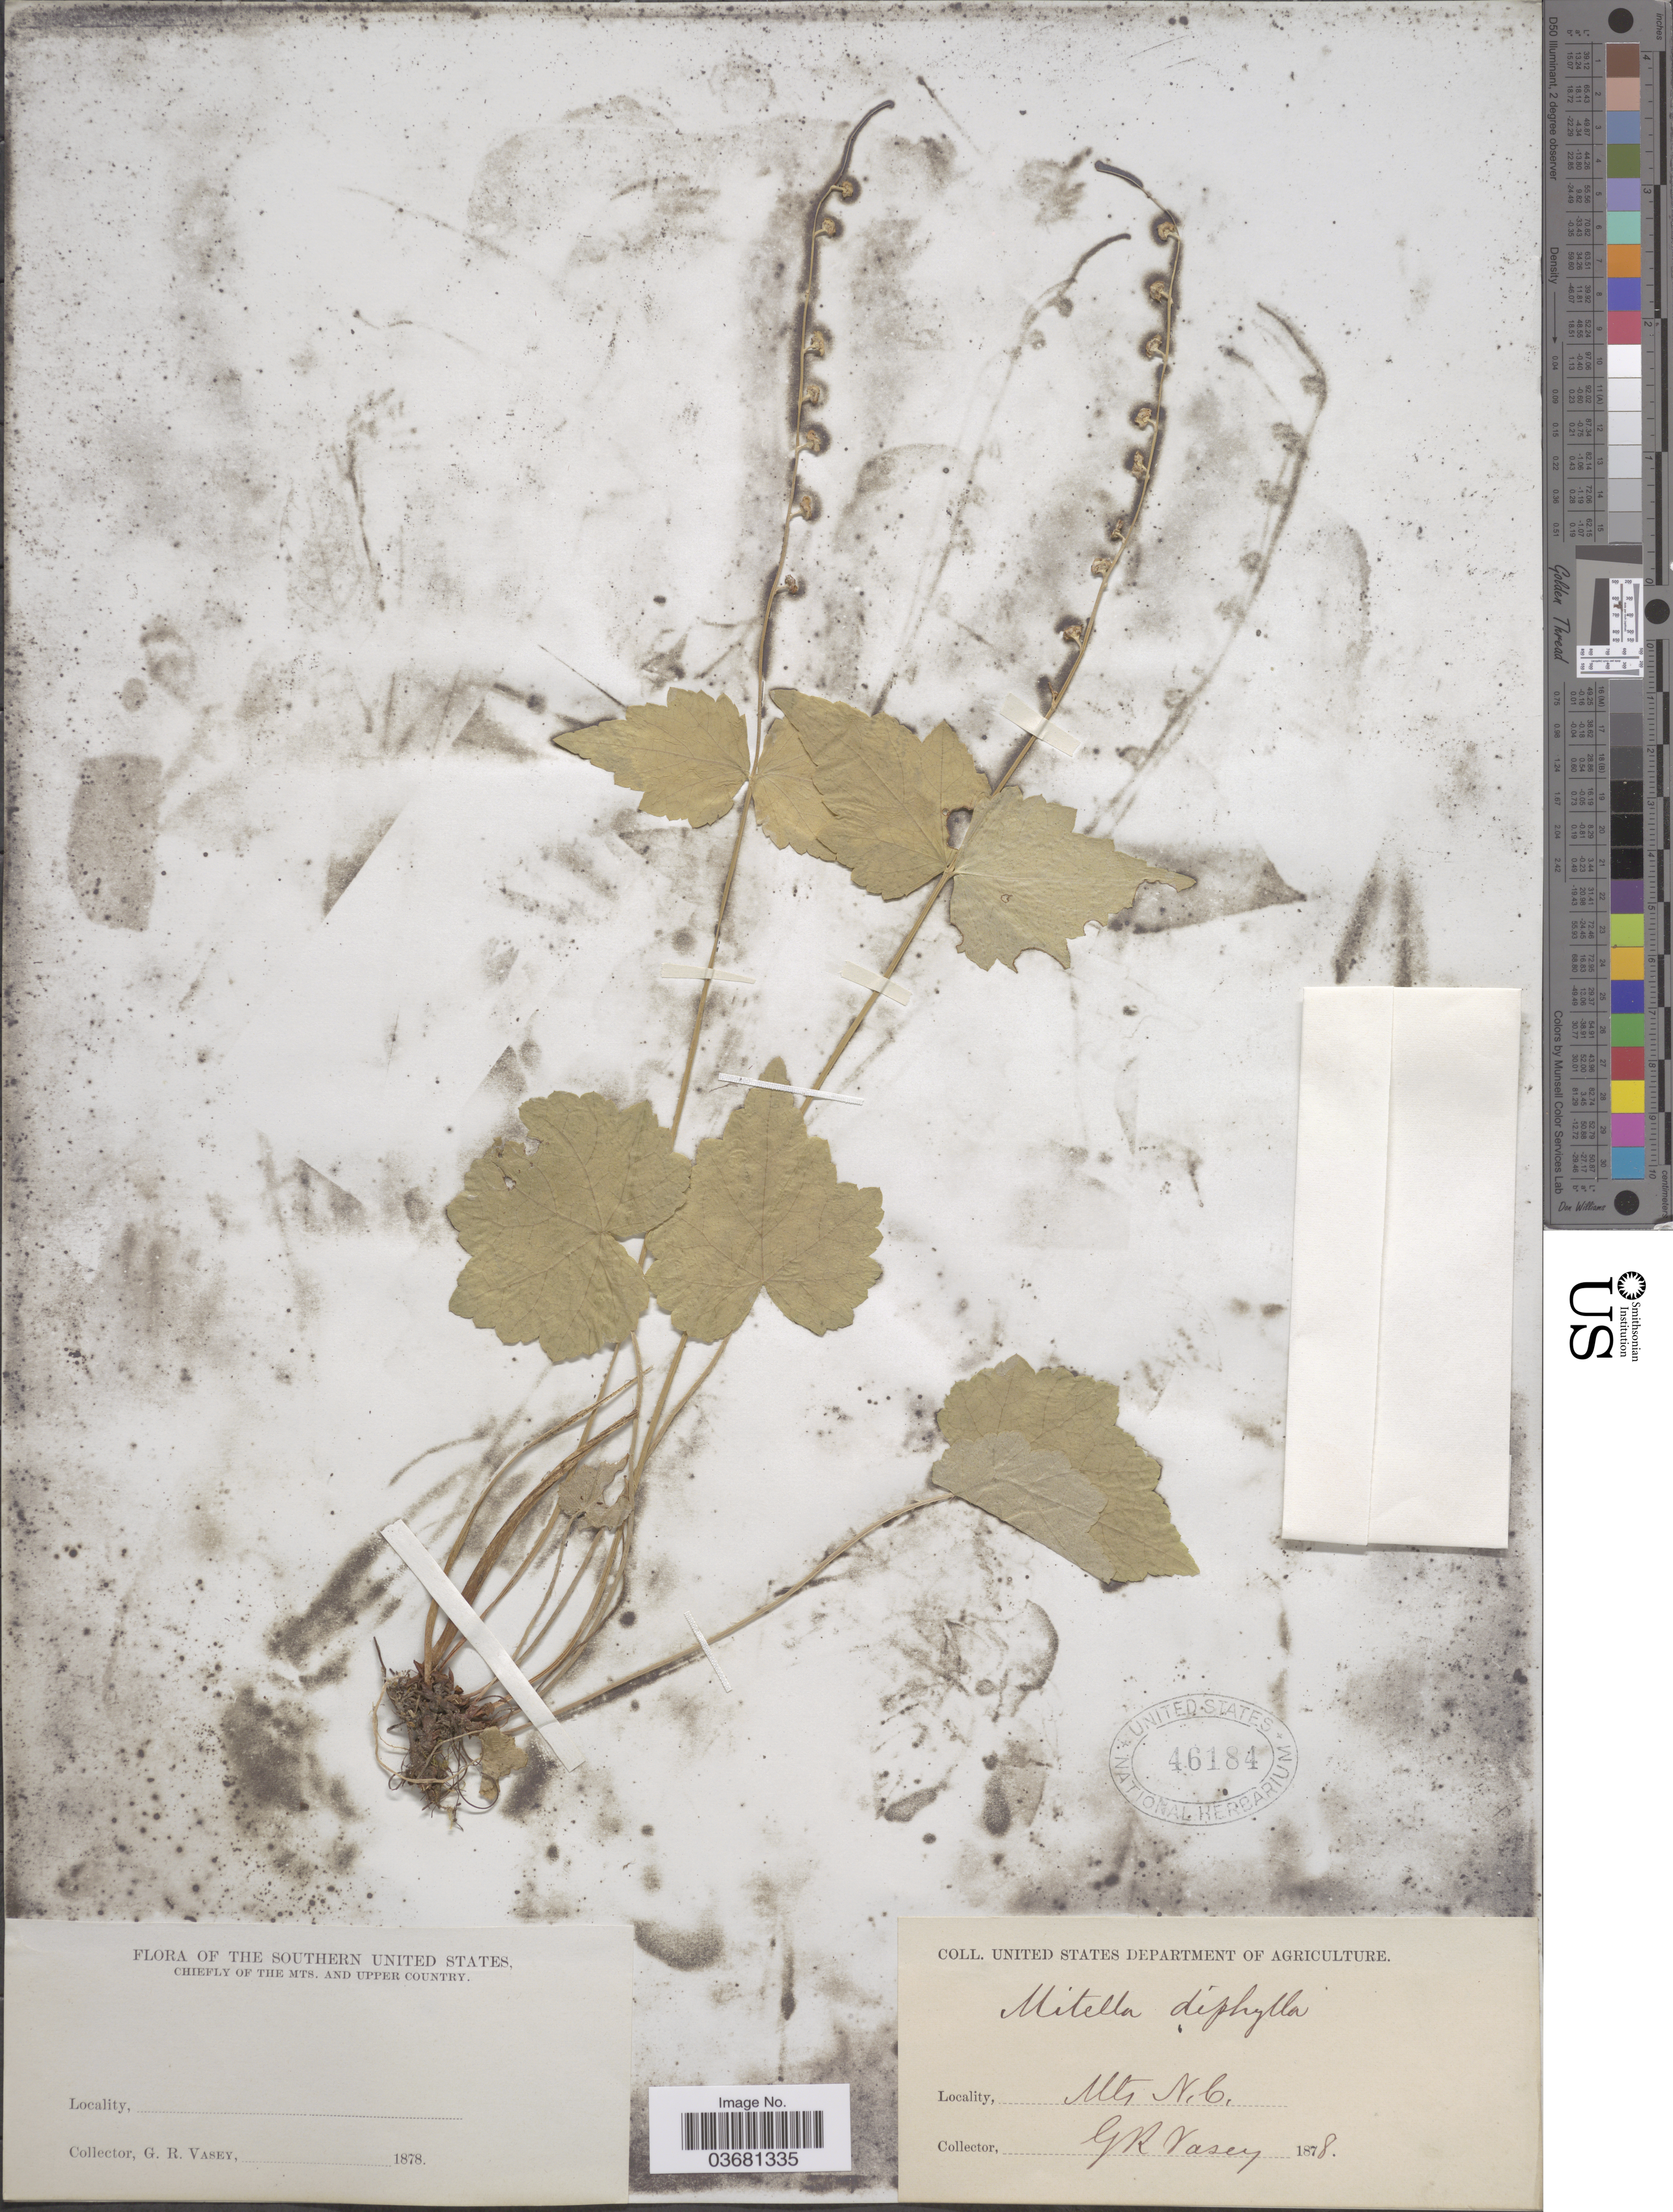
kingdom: Plantae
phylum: Tracheophyta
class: Magnoliopsida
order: Saxifragales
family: Saxifragaceae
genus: Mitella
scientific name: Mitella diphylla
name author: L.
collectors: G. R. Vasey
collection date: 1878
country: United States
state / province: North Carolina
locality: The Southern United States. Chiefly on the Mts. and Upper Country. Mts. N.C.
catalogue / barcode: US 46184